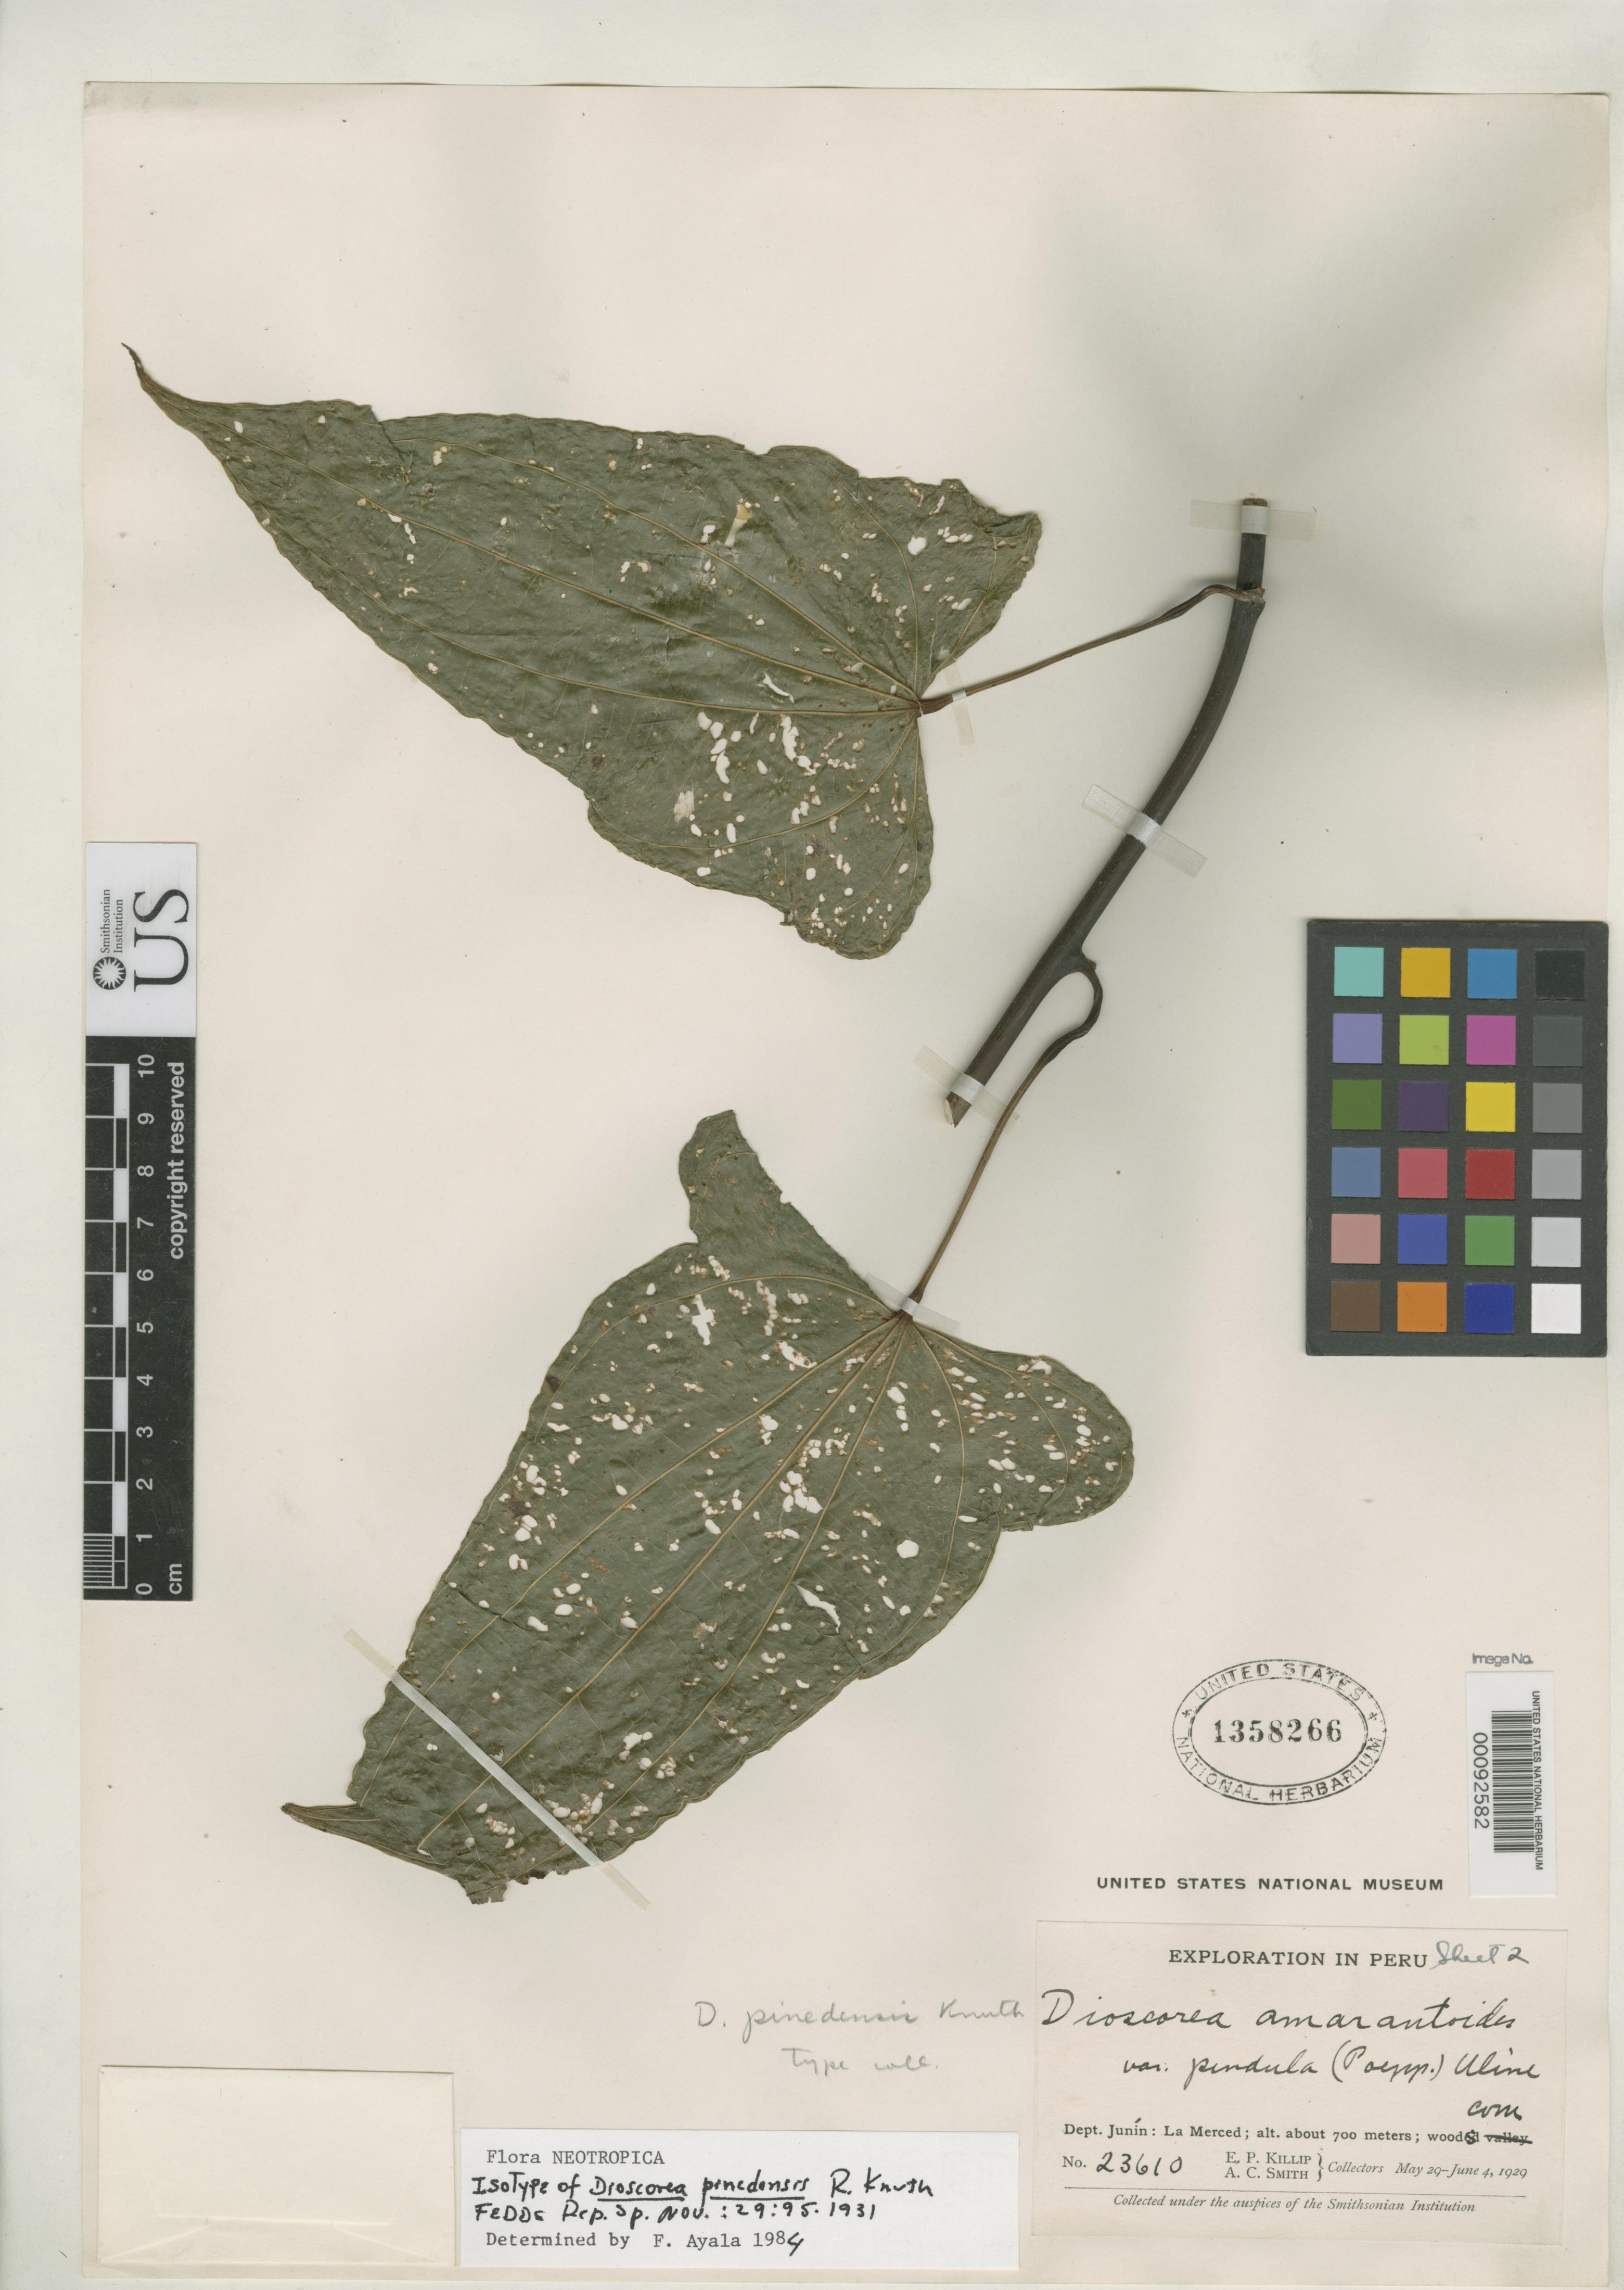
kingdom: Plantae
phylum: Tracheophyta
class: Liliopsida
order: Dioscoreales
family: Dioscoreaceae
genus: Dioscorea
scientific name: Dioscorea pinedensis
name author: R. Knuth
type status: Isotype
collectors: E. P. Killip & A. C. Smith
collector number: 23610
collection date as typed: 30 May 1929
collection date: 1929-05-30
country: Peru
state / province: Junín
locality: Rio Pinedo, N of La Merced.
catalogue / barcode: US 1358266